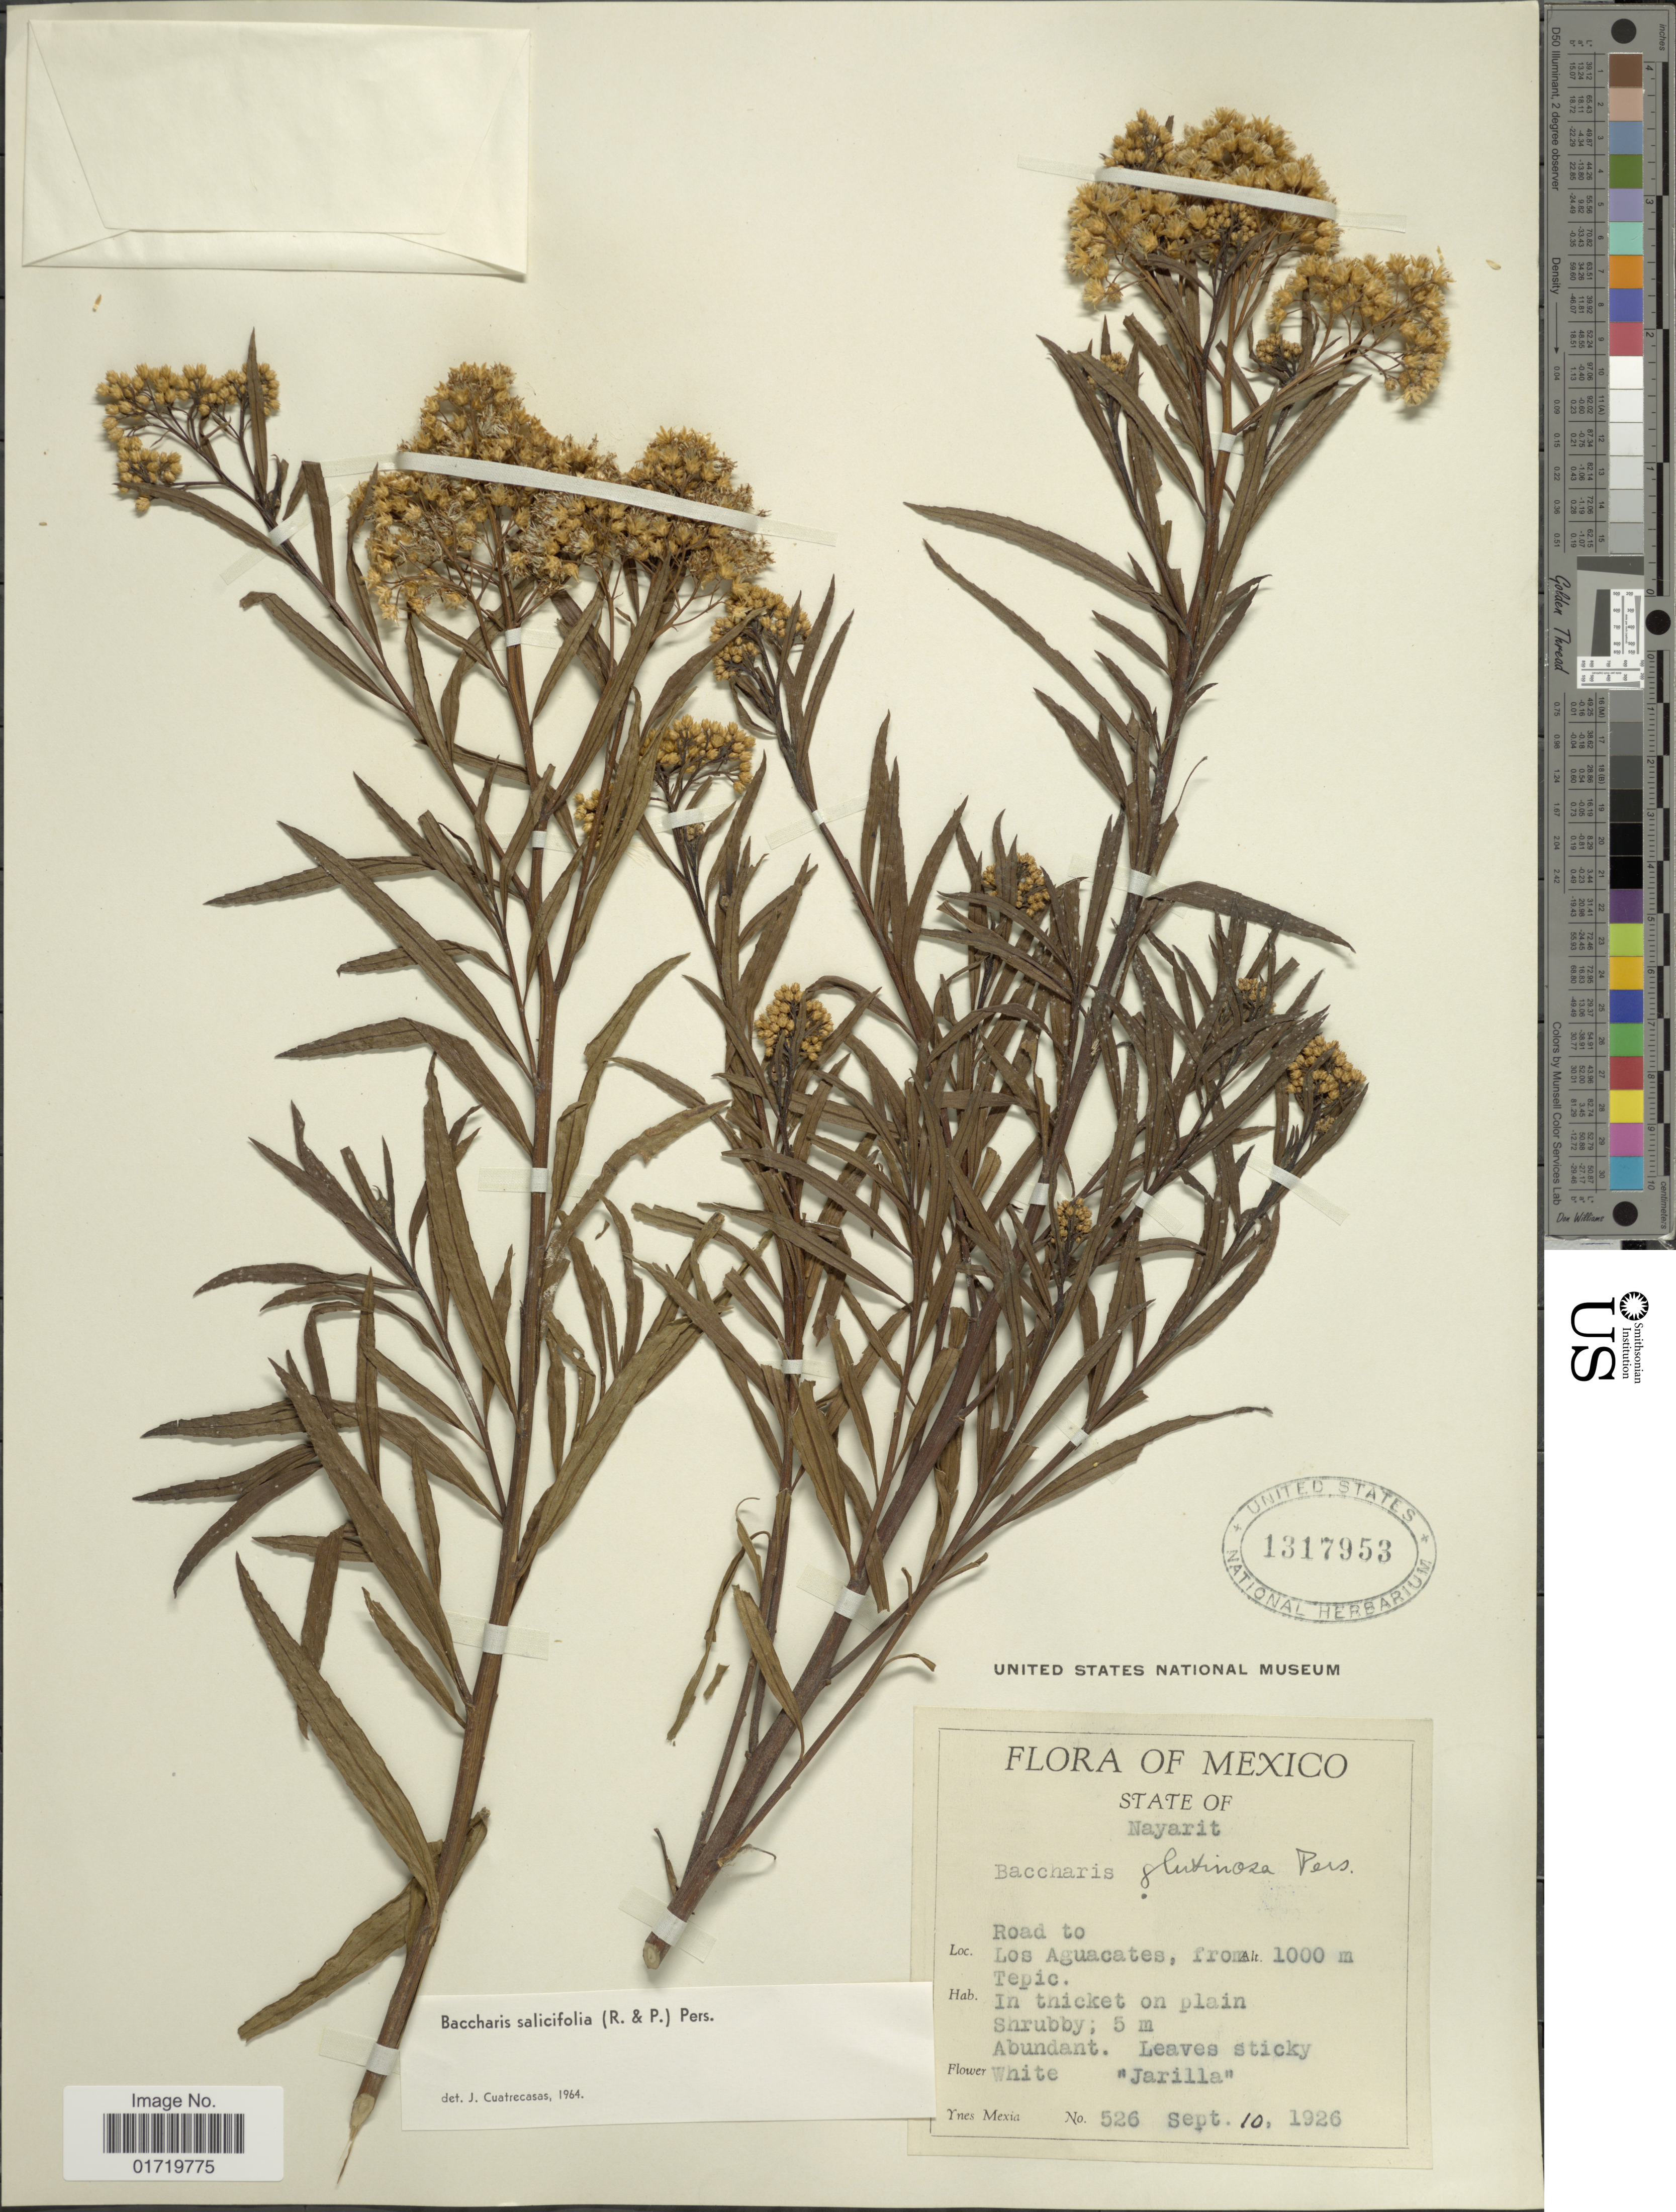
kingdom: Plantae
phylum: Tracheophyta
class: Magnoliopsida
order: Asterales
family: Asteraceae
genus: Baccharis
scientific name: Baccharis salicifolia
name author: (Ruiz & Pav.) Pers.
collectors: Y. Mexia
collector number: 526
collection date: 1926-09-10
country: Mexico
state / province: Nayarit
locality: State of Nayarit, Road to Los Aguacates, from Tepic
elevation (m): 1000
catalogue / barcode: US 1317953